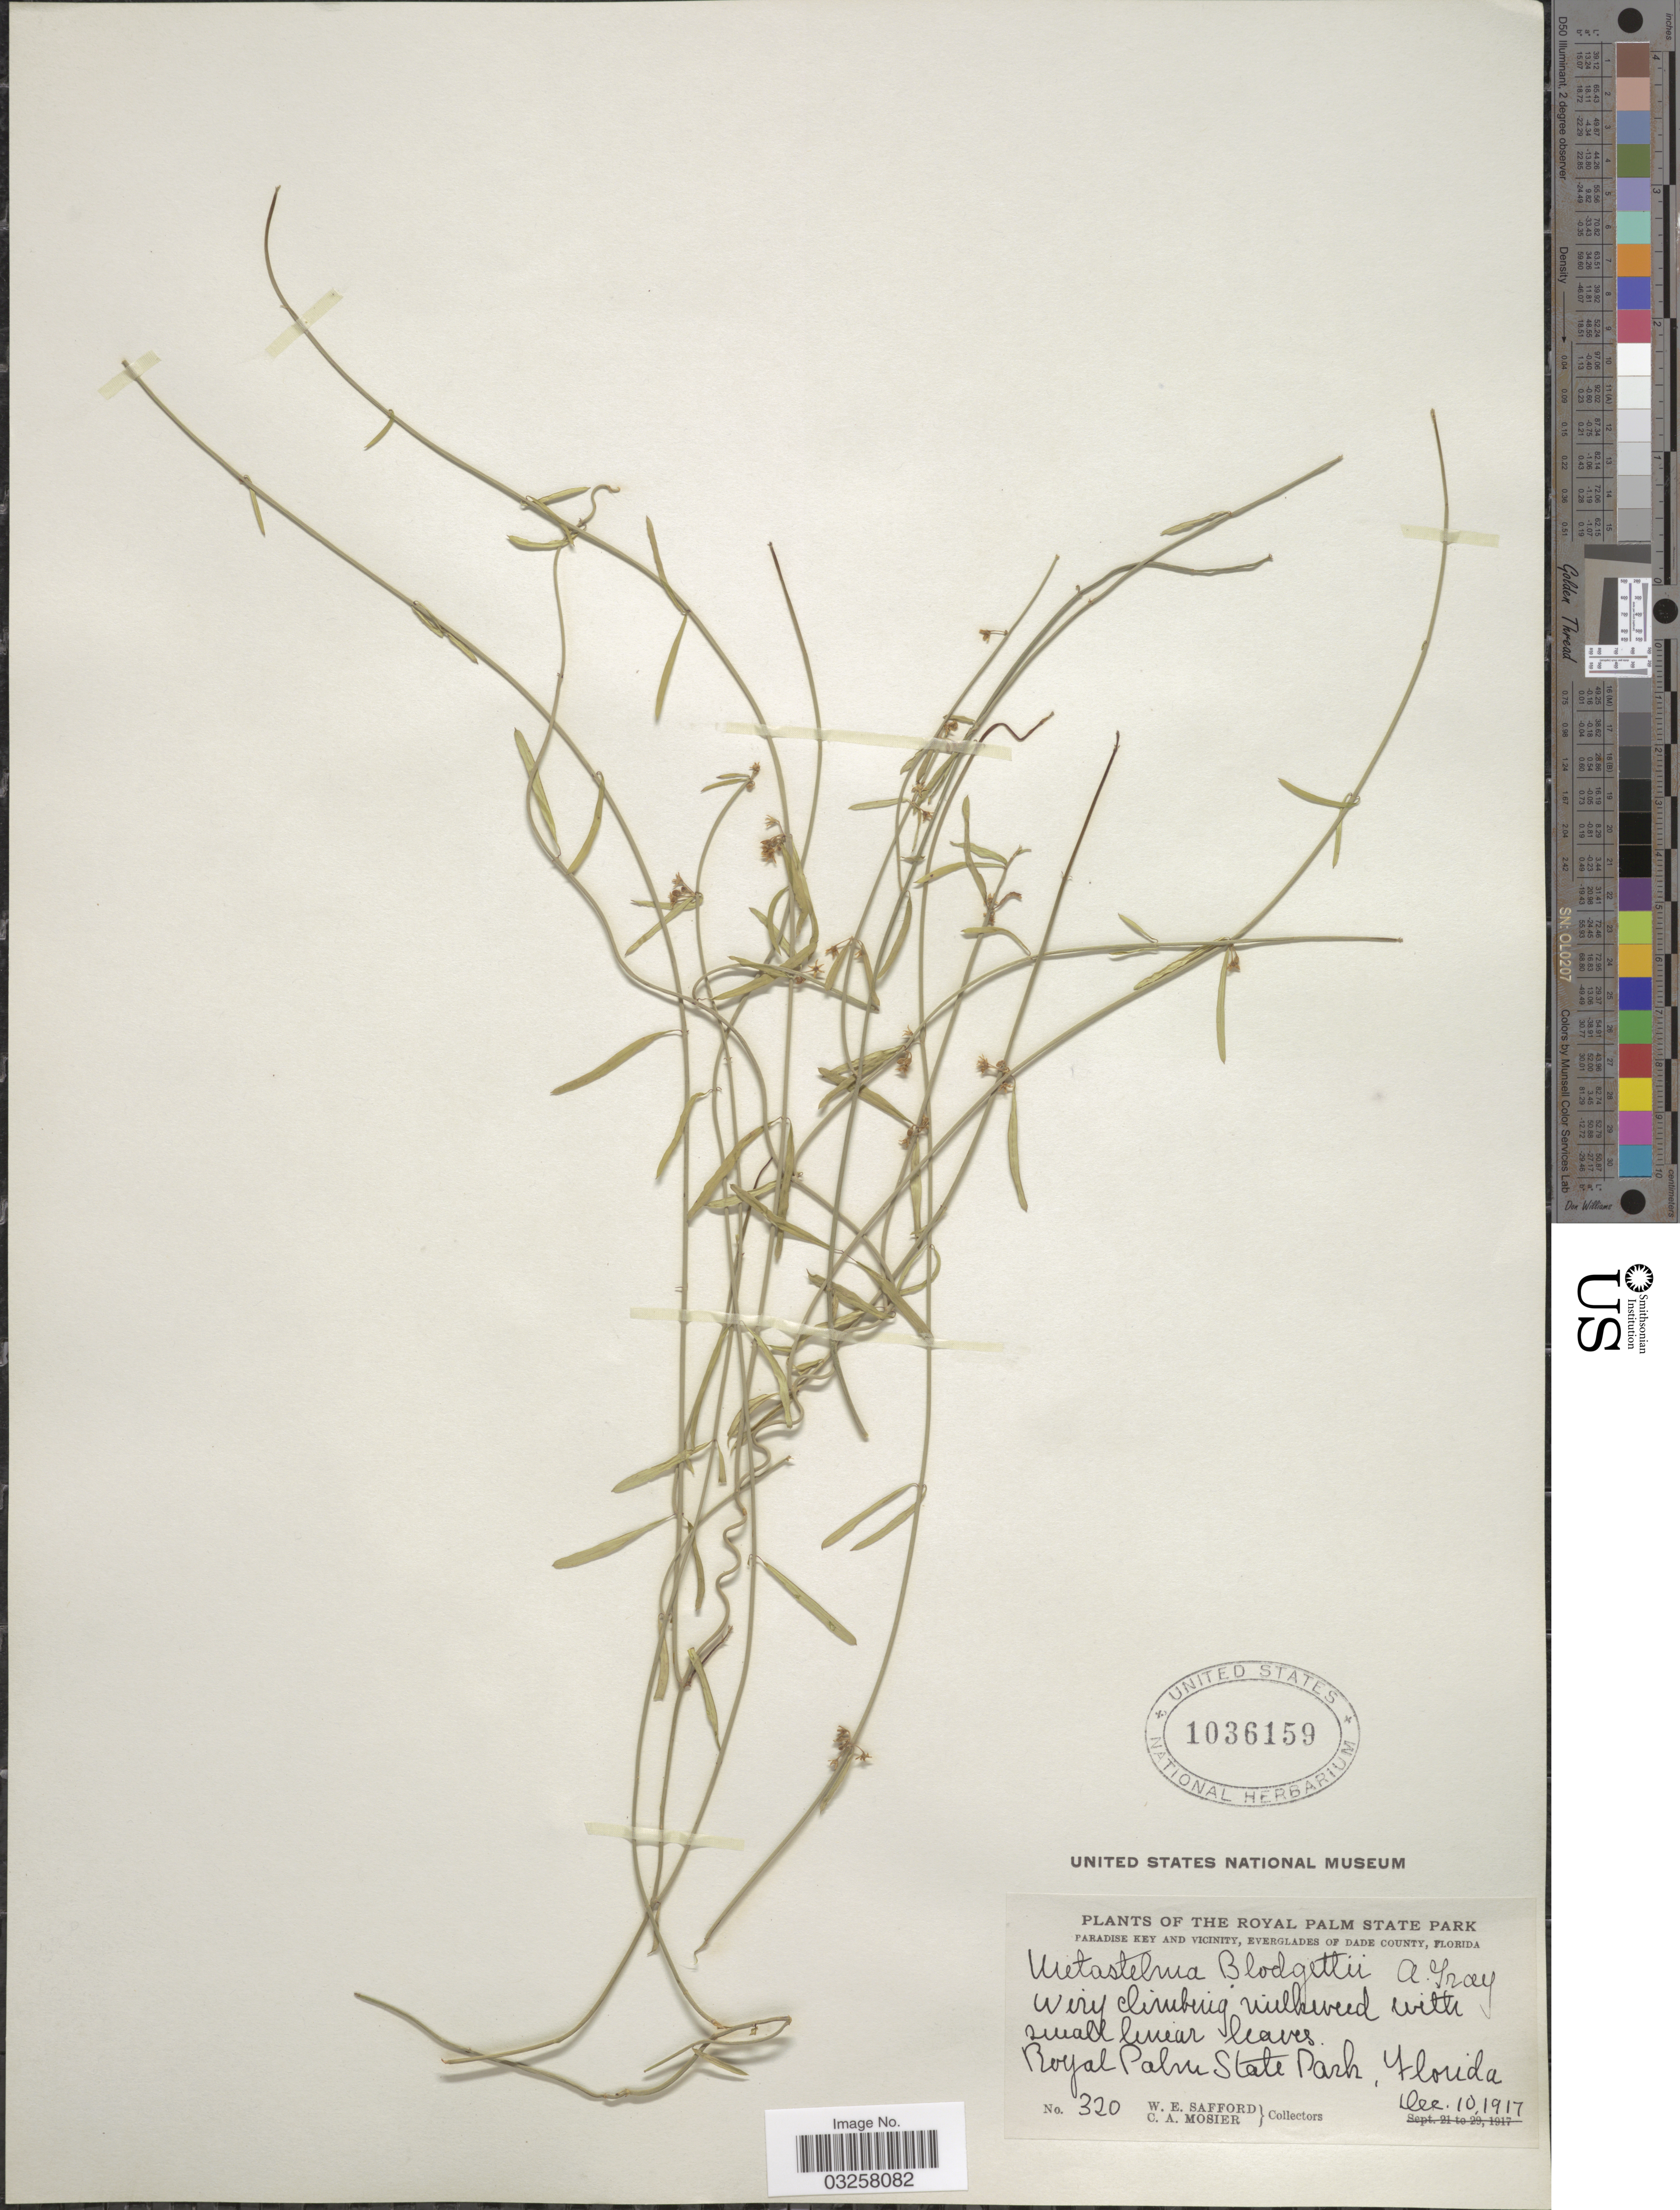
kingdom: Plantae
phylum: Tracheophyta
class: Magnoliopsida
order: Gentianales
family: Apocynaceae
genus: Metastelma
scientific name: Metastelma blodgettii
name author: A. Gray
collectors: W. E. Safford & C. A. Mosier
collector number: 320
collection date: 1917-12-10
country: United States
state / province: Florida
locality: The Royal Palm State Park. Paradise Key and vicinity, Everglades of Dade County. Royal Palm State Park.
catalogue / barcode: US 1036159